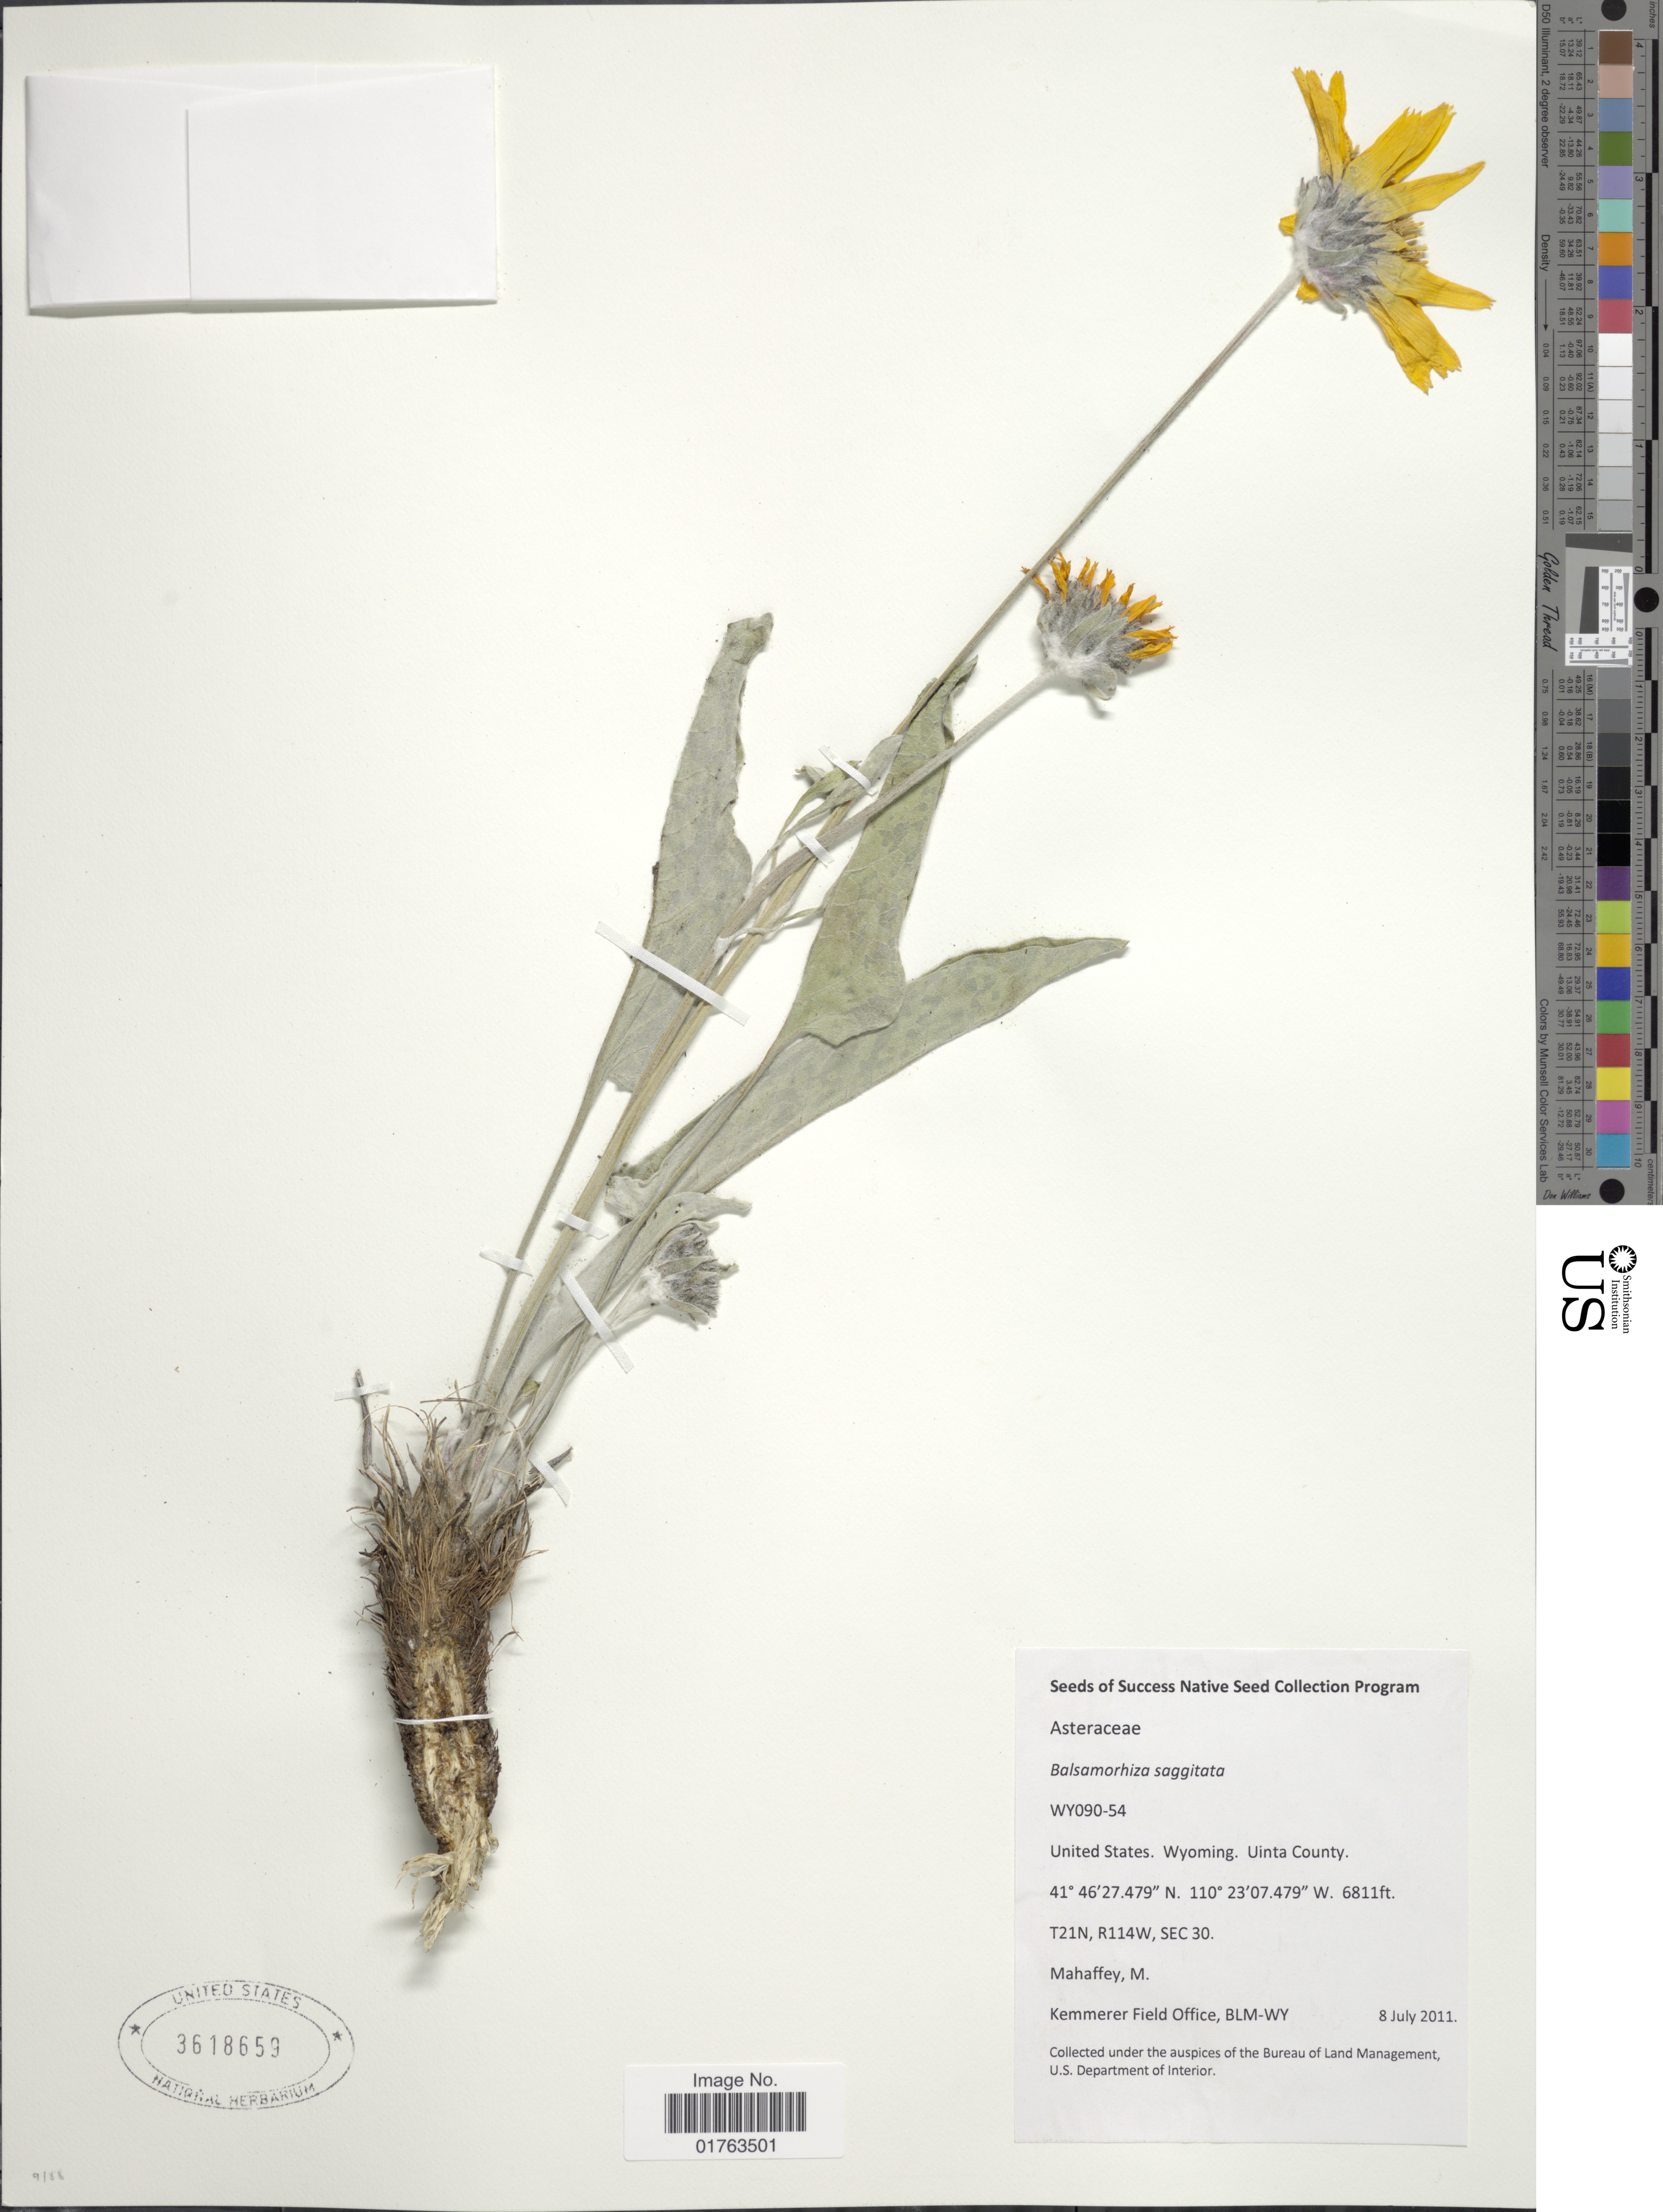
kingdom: Plantae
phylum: Tracheophyta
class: Magnoliopsida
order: Asterales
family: Asteraceae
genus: Balsamorhiza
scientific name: Balsamorhiza sagittata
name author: (Pursh) Nutt.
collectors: Mahaffey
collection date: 2011-07-08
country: United States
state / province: Wyoming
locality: Uinta County, T21N, R114W, Sec30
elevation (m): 2076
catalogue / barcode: US 3618659